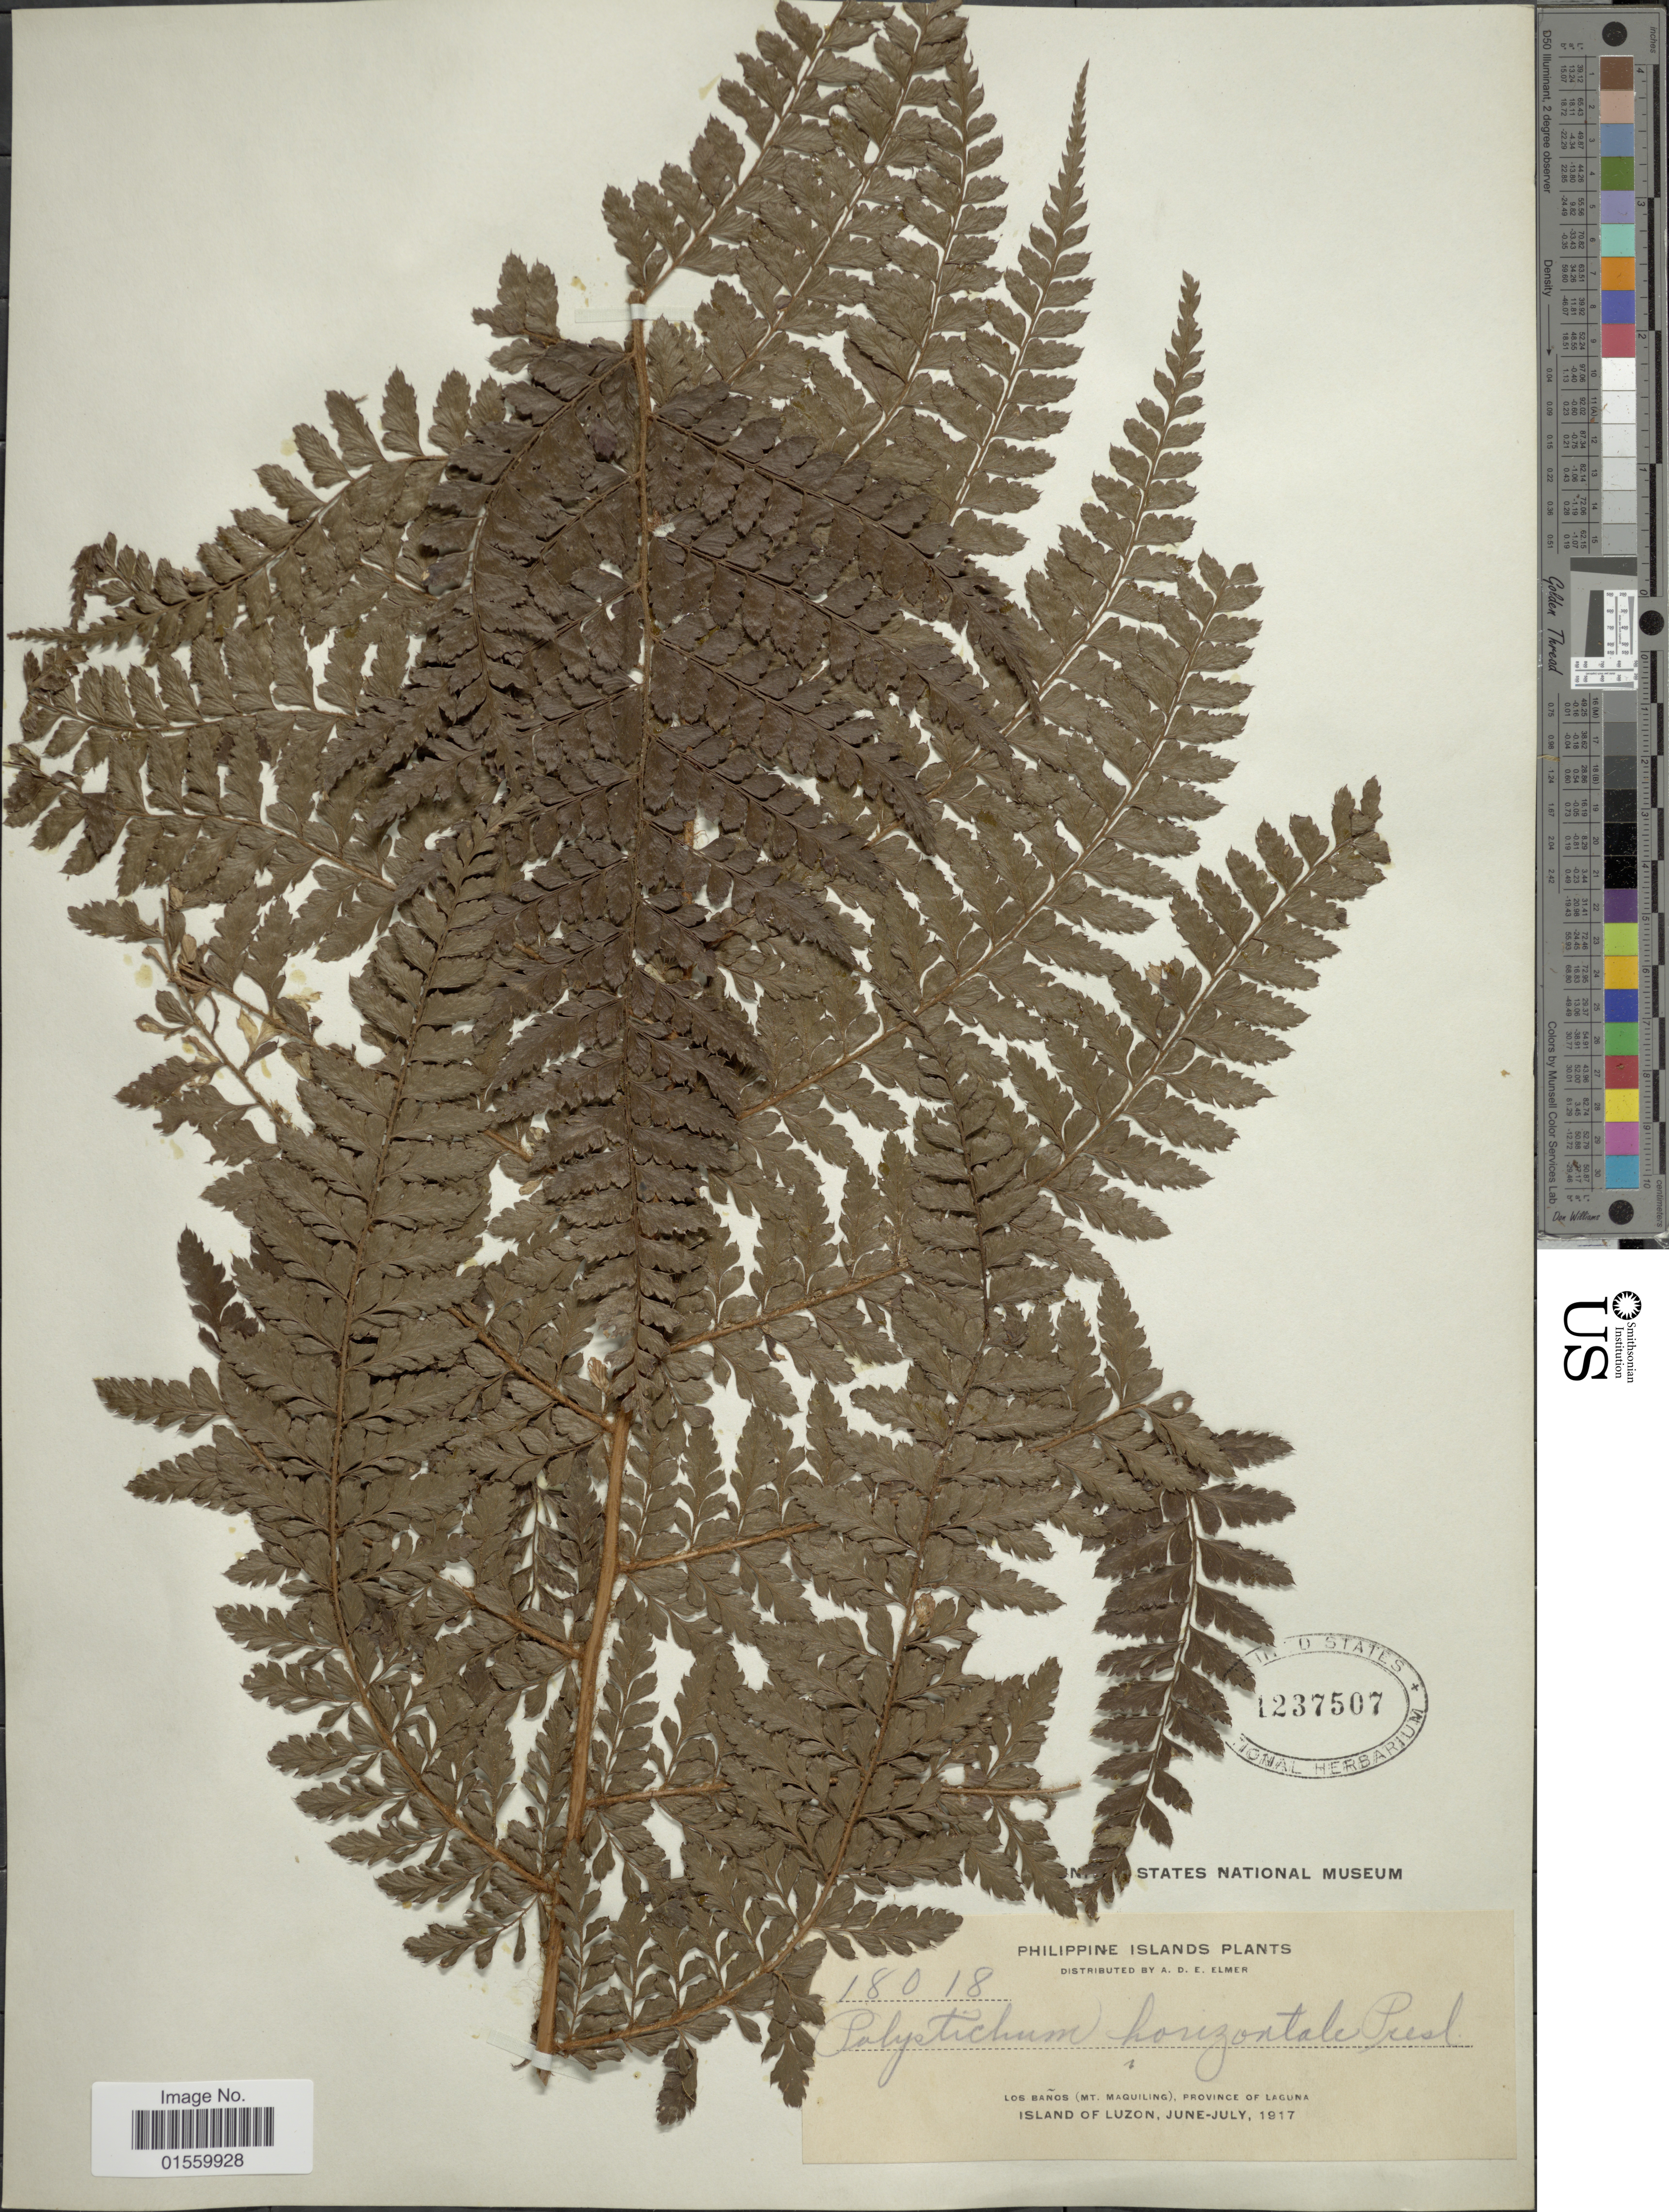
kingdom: Plantae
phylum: Tracheophyta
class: Polypodiopsida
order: Polypodiales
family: Dryopteridaceae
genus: Polystichum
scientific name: Polystichum horizontale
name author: C. Presl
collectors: A. D. E. Elmer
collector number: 18018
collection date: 1917-06/1917-07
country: Philippines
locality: Philippine Islands, Los Banos (Mt. Maquiling), Province of Laguna, Island of Luzon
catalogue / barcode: US 1237507